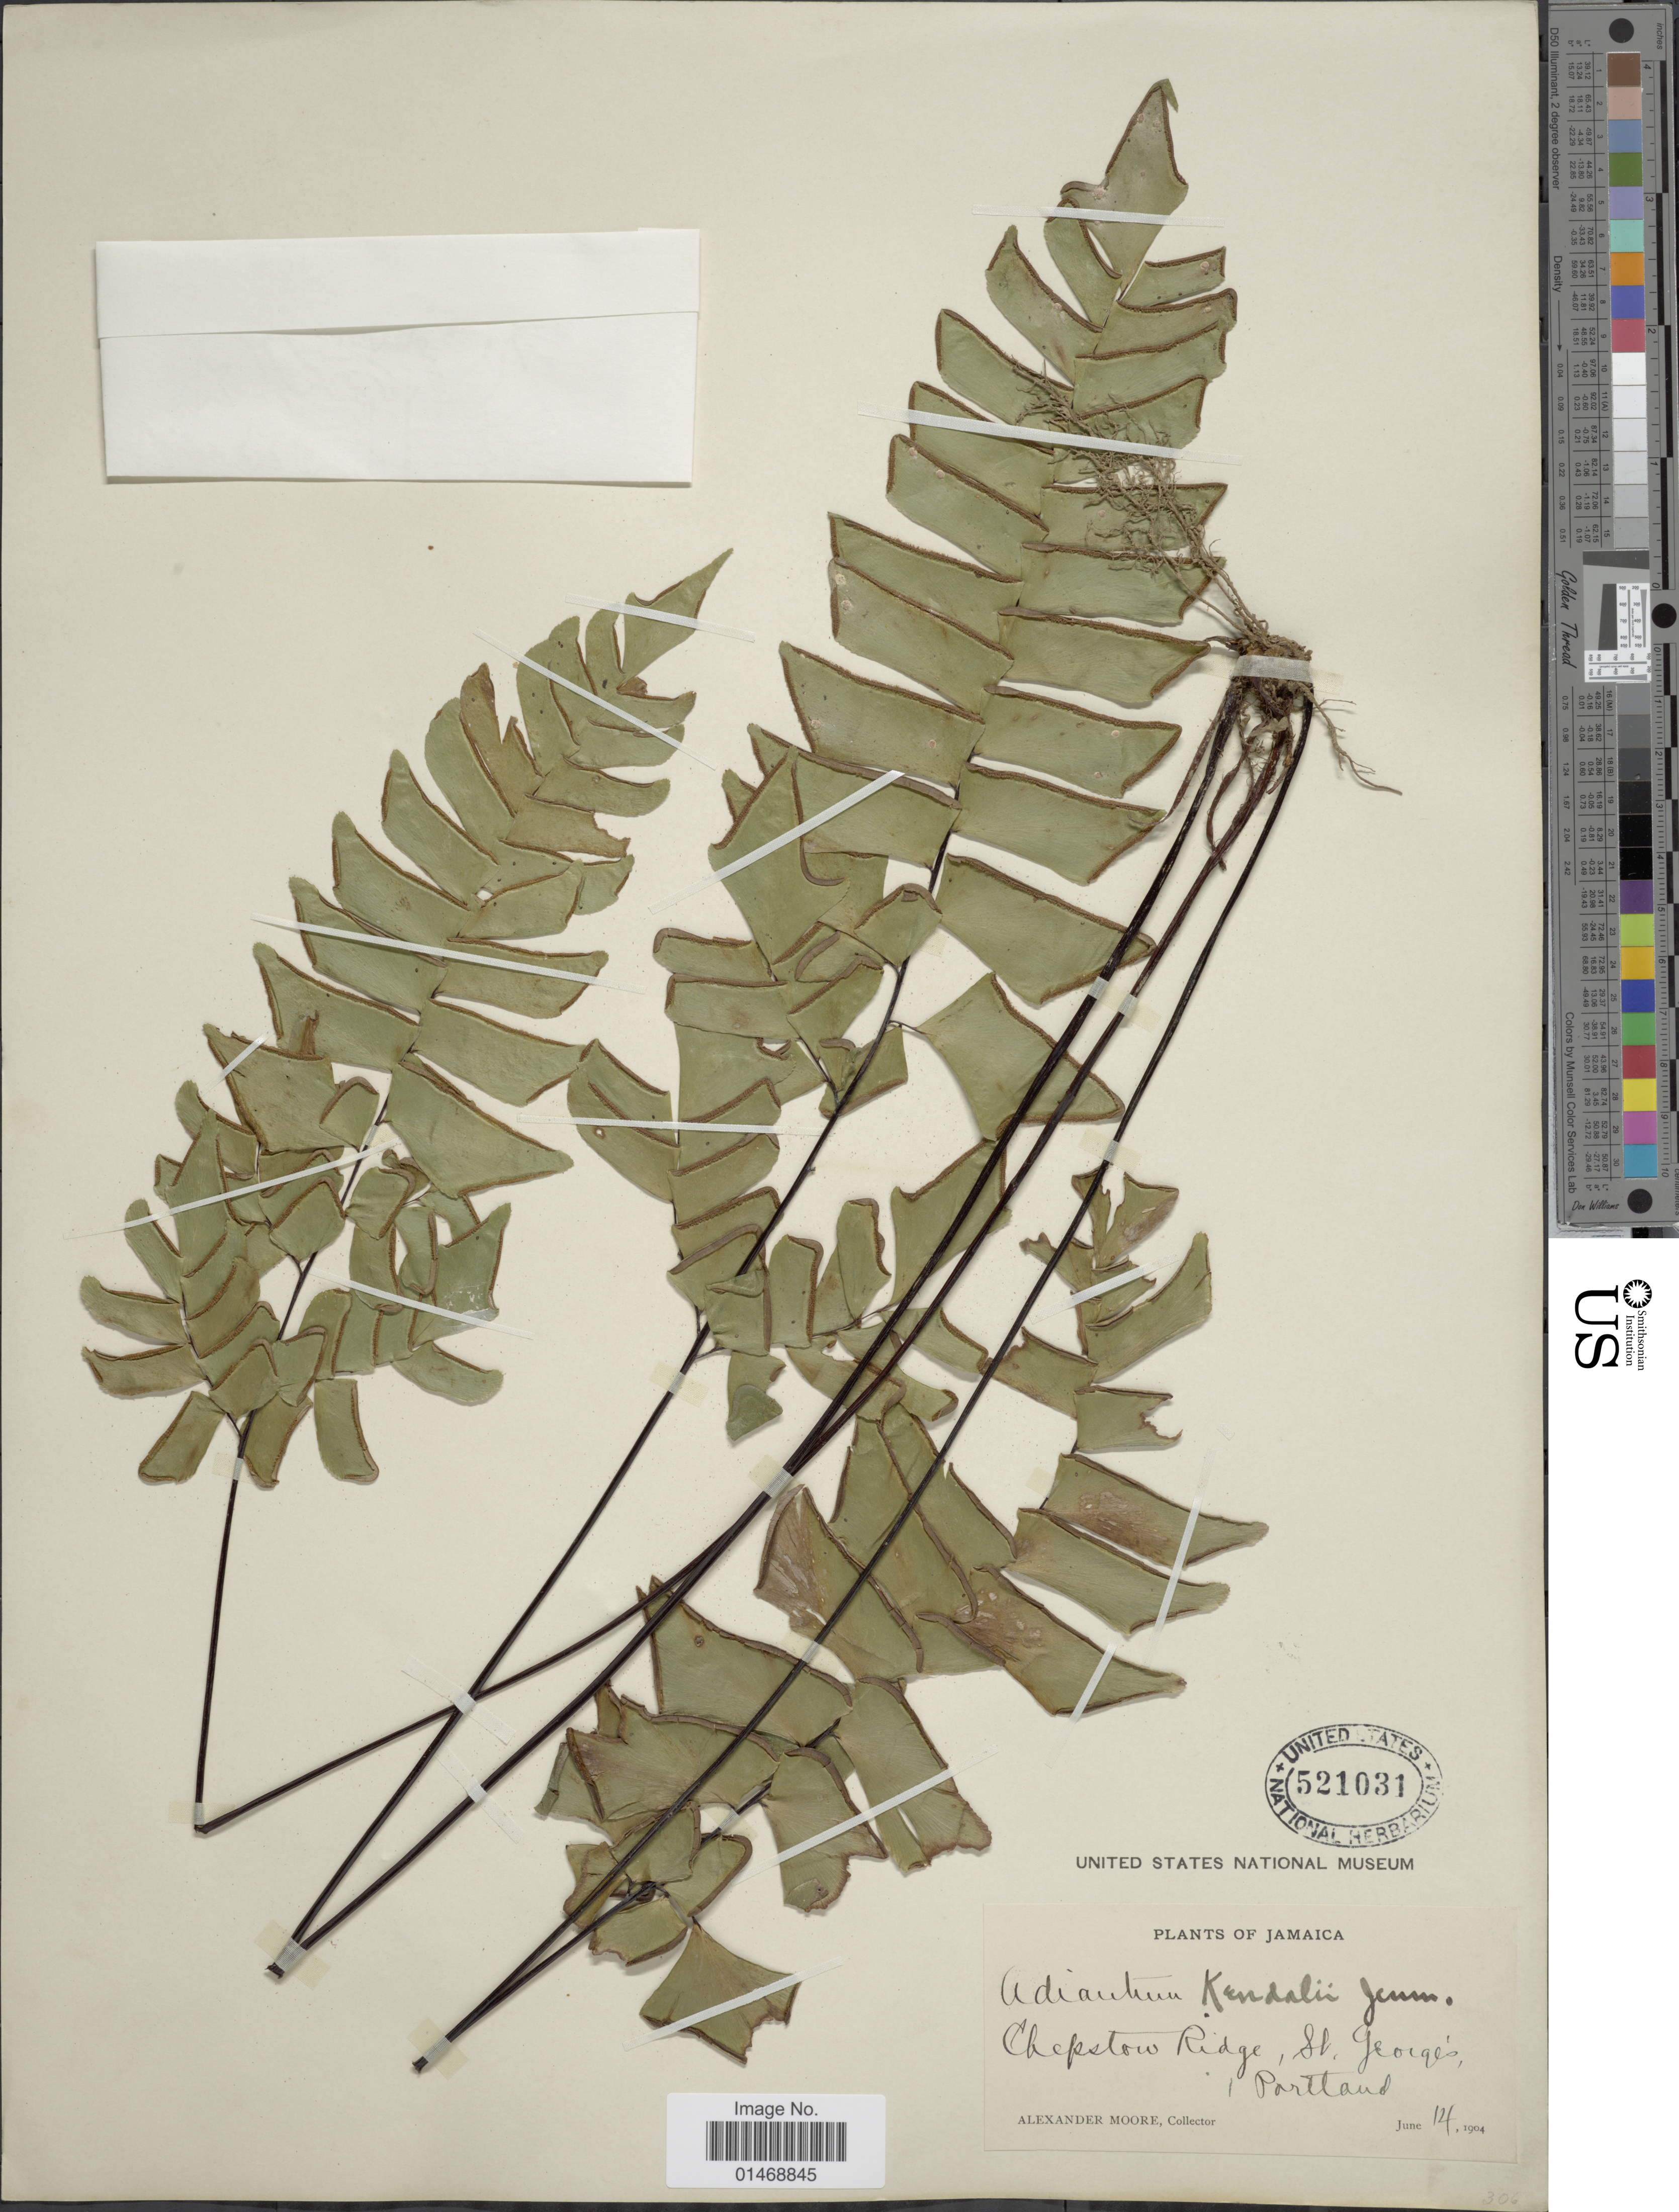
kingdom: Plantae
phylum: Tracheophyta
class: Polypodiopsida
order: Polypodiales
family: Pteridaceae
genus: Adiantum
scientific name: Adiantum kendalii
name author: Jenman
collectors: A. Moore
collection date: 1904-06-14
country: Jamaica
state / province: Portland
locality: Chepstone Ridge, St George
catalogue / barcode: US 521031